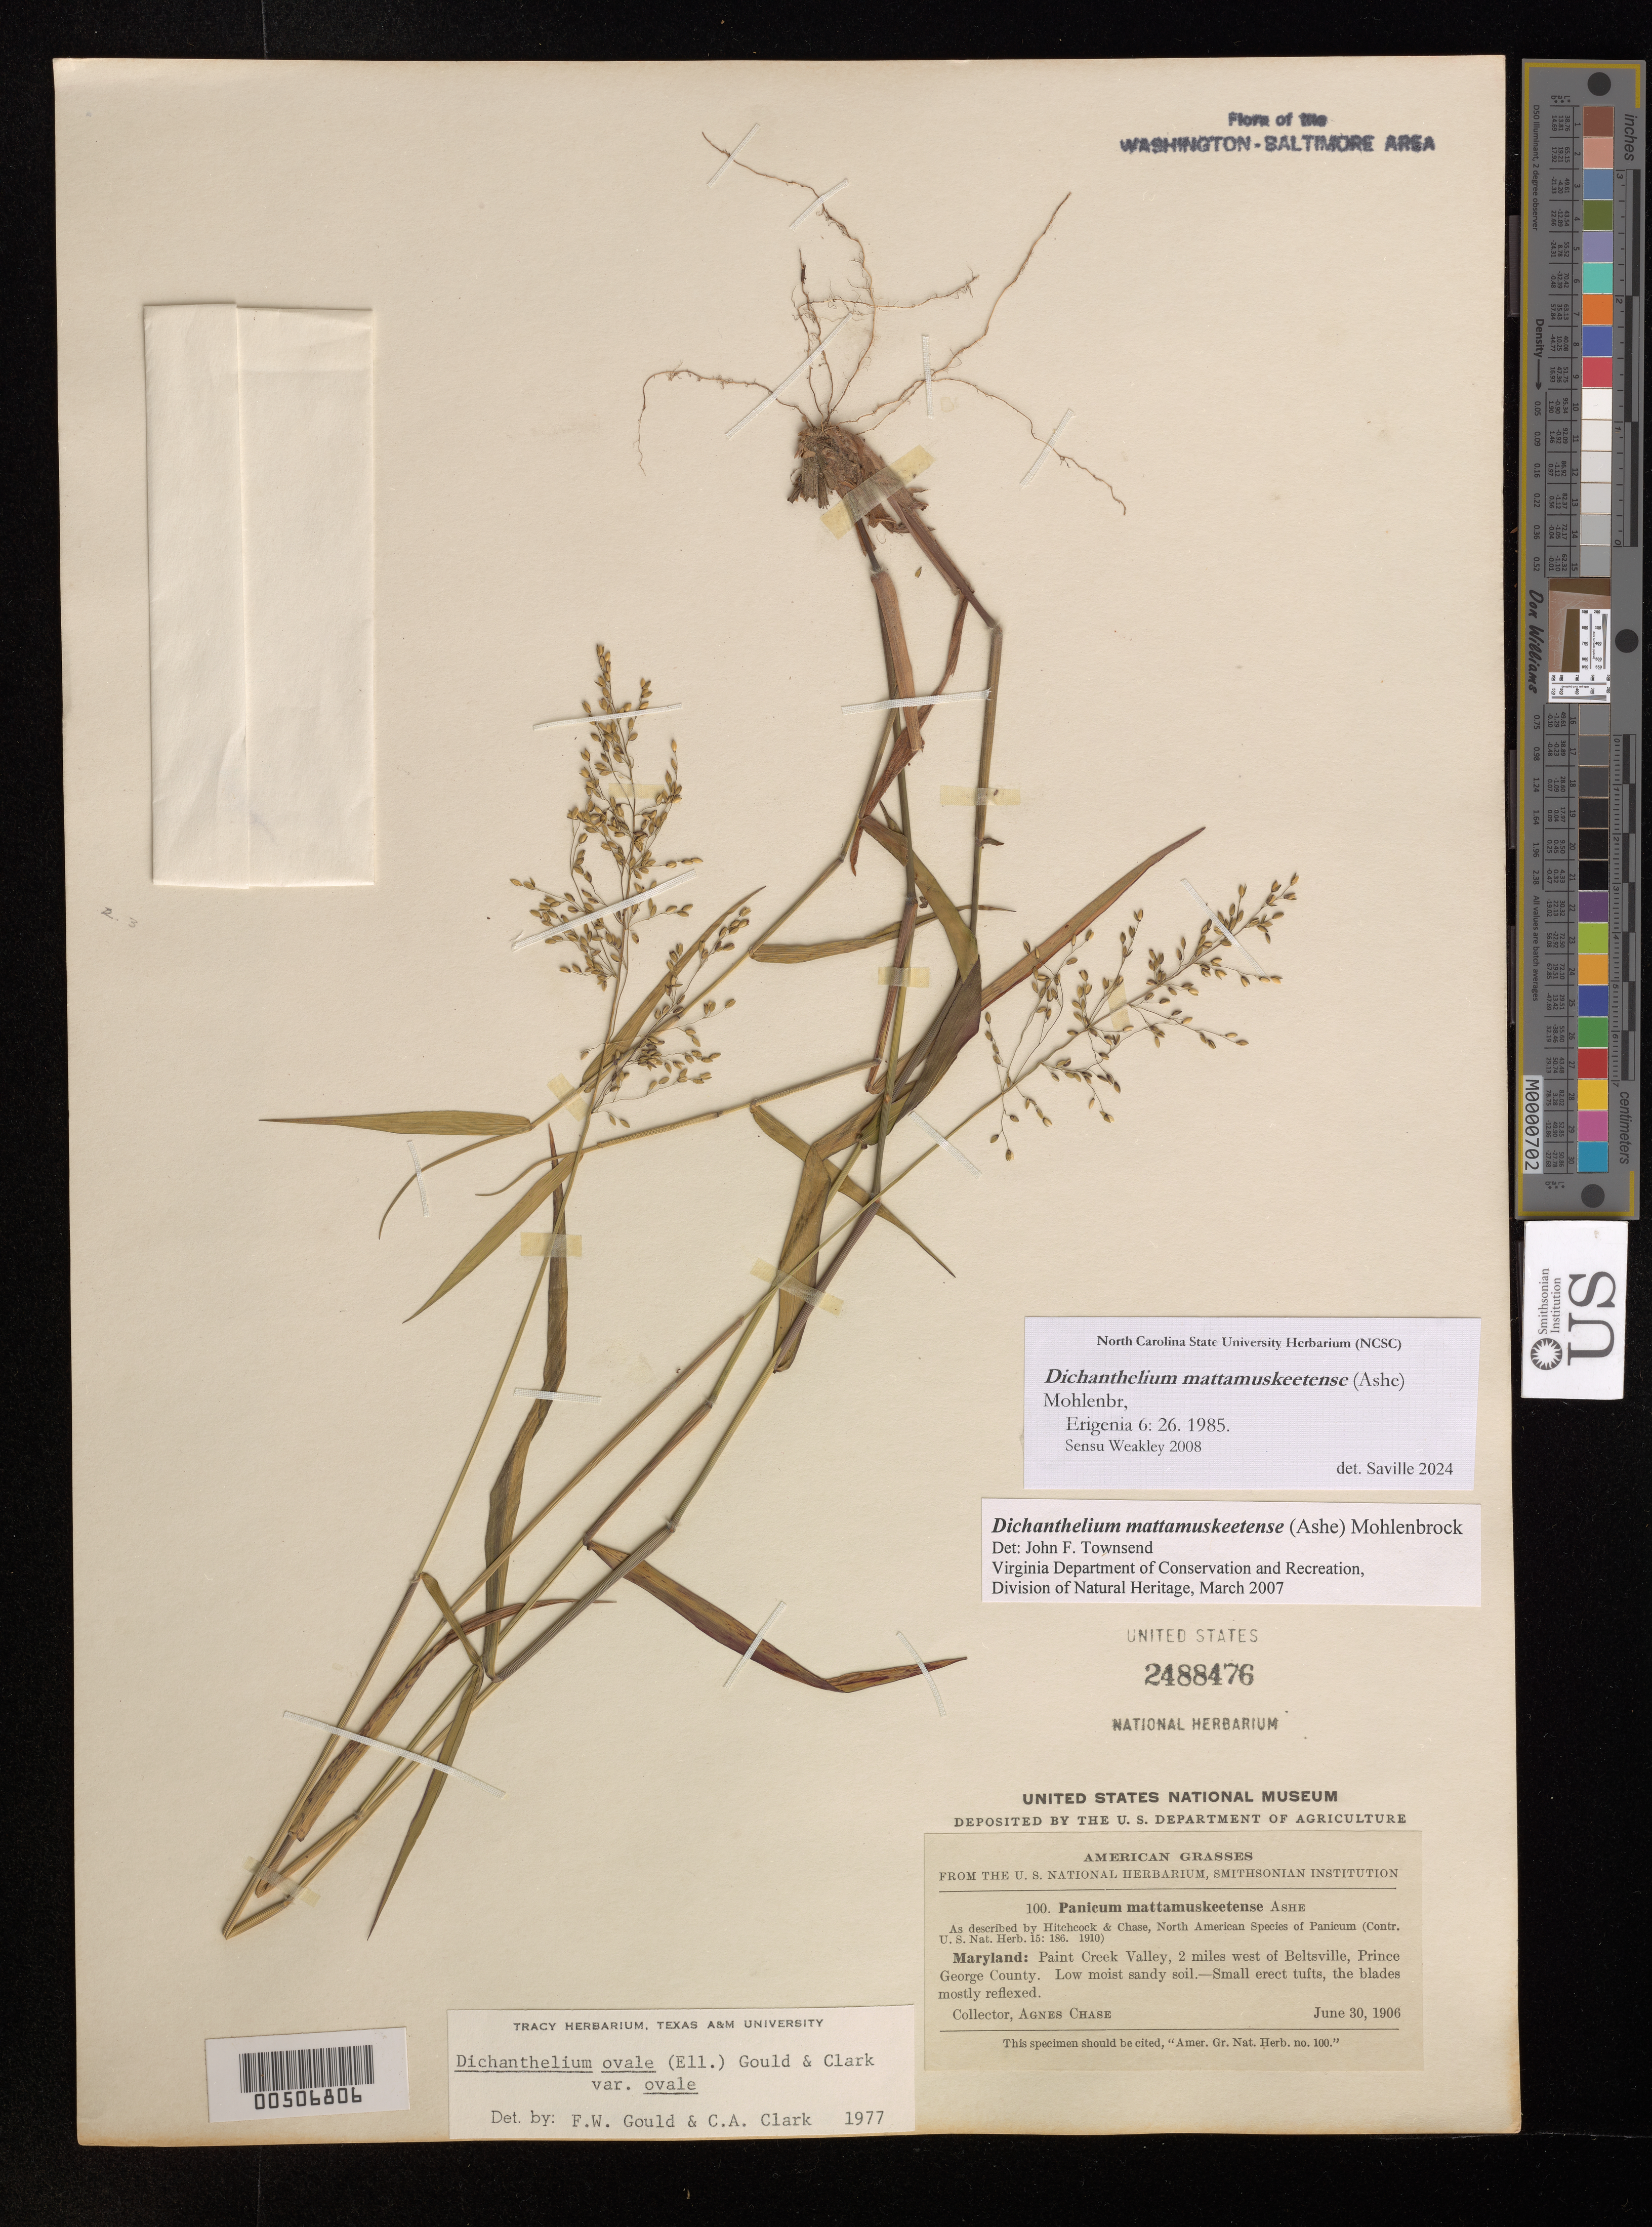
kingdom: Plantae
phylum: Tracheophyta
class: Liliopsida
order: Poales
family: Poaceae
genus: Dichanthelium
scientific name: Dichanthelium mattamuskeetense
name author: (Ashe) Mohlenbr.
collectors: A. Chase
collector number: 100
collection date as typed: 30 Jun 1906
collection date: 1906-06-30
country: United States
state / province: Maryland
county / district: Prince George's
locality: Paint Creek Valley, W of Beltsville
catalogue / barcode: US 2488476